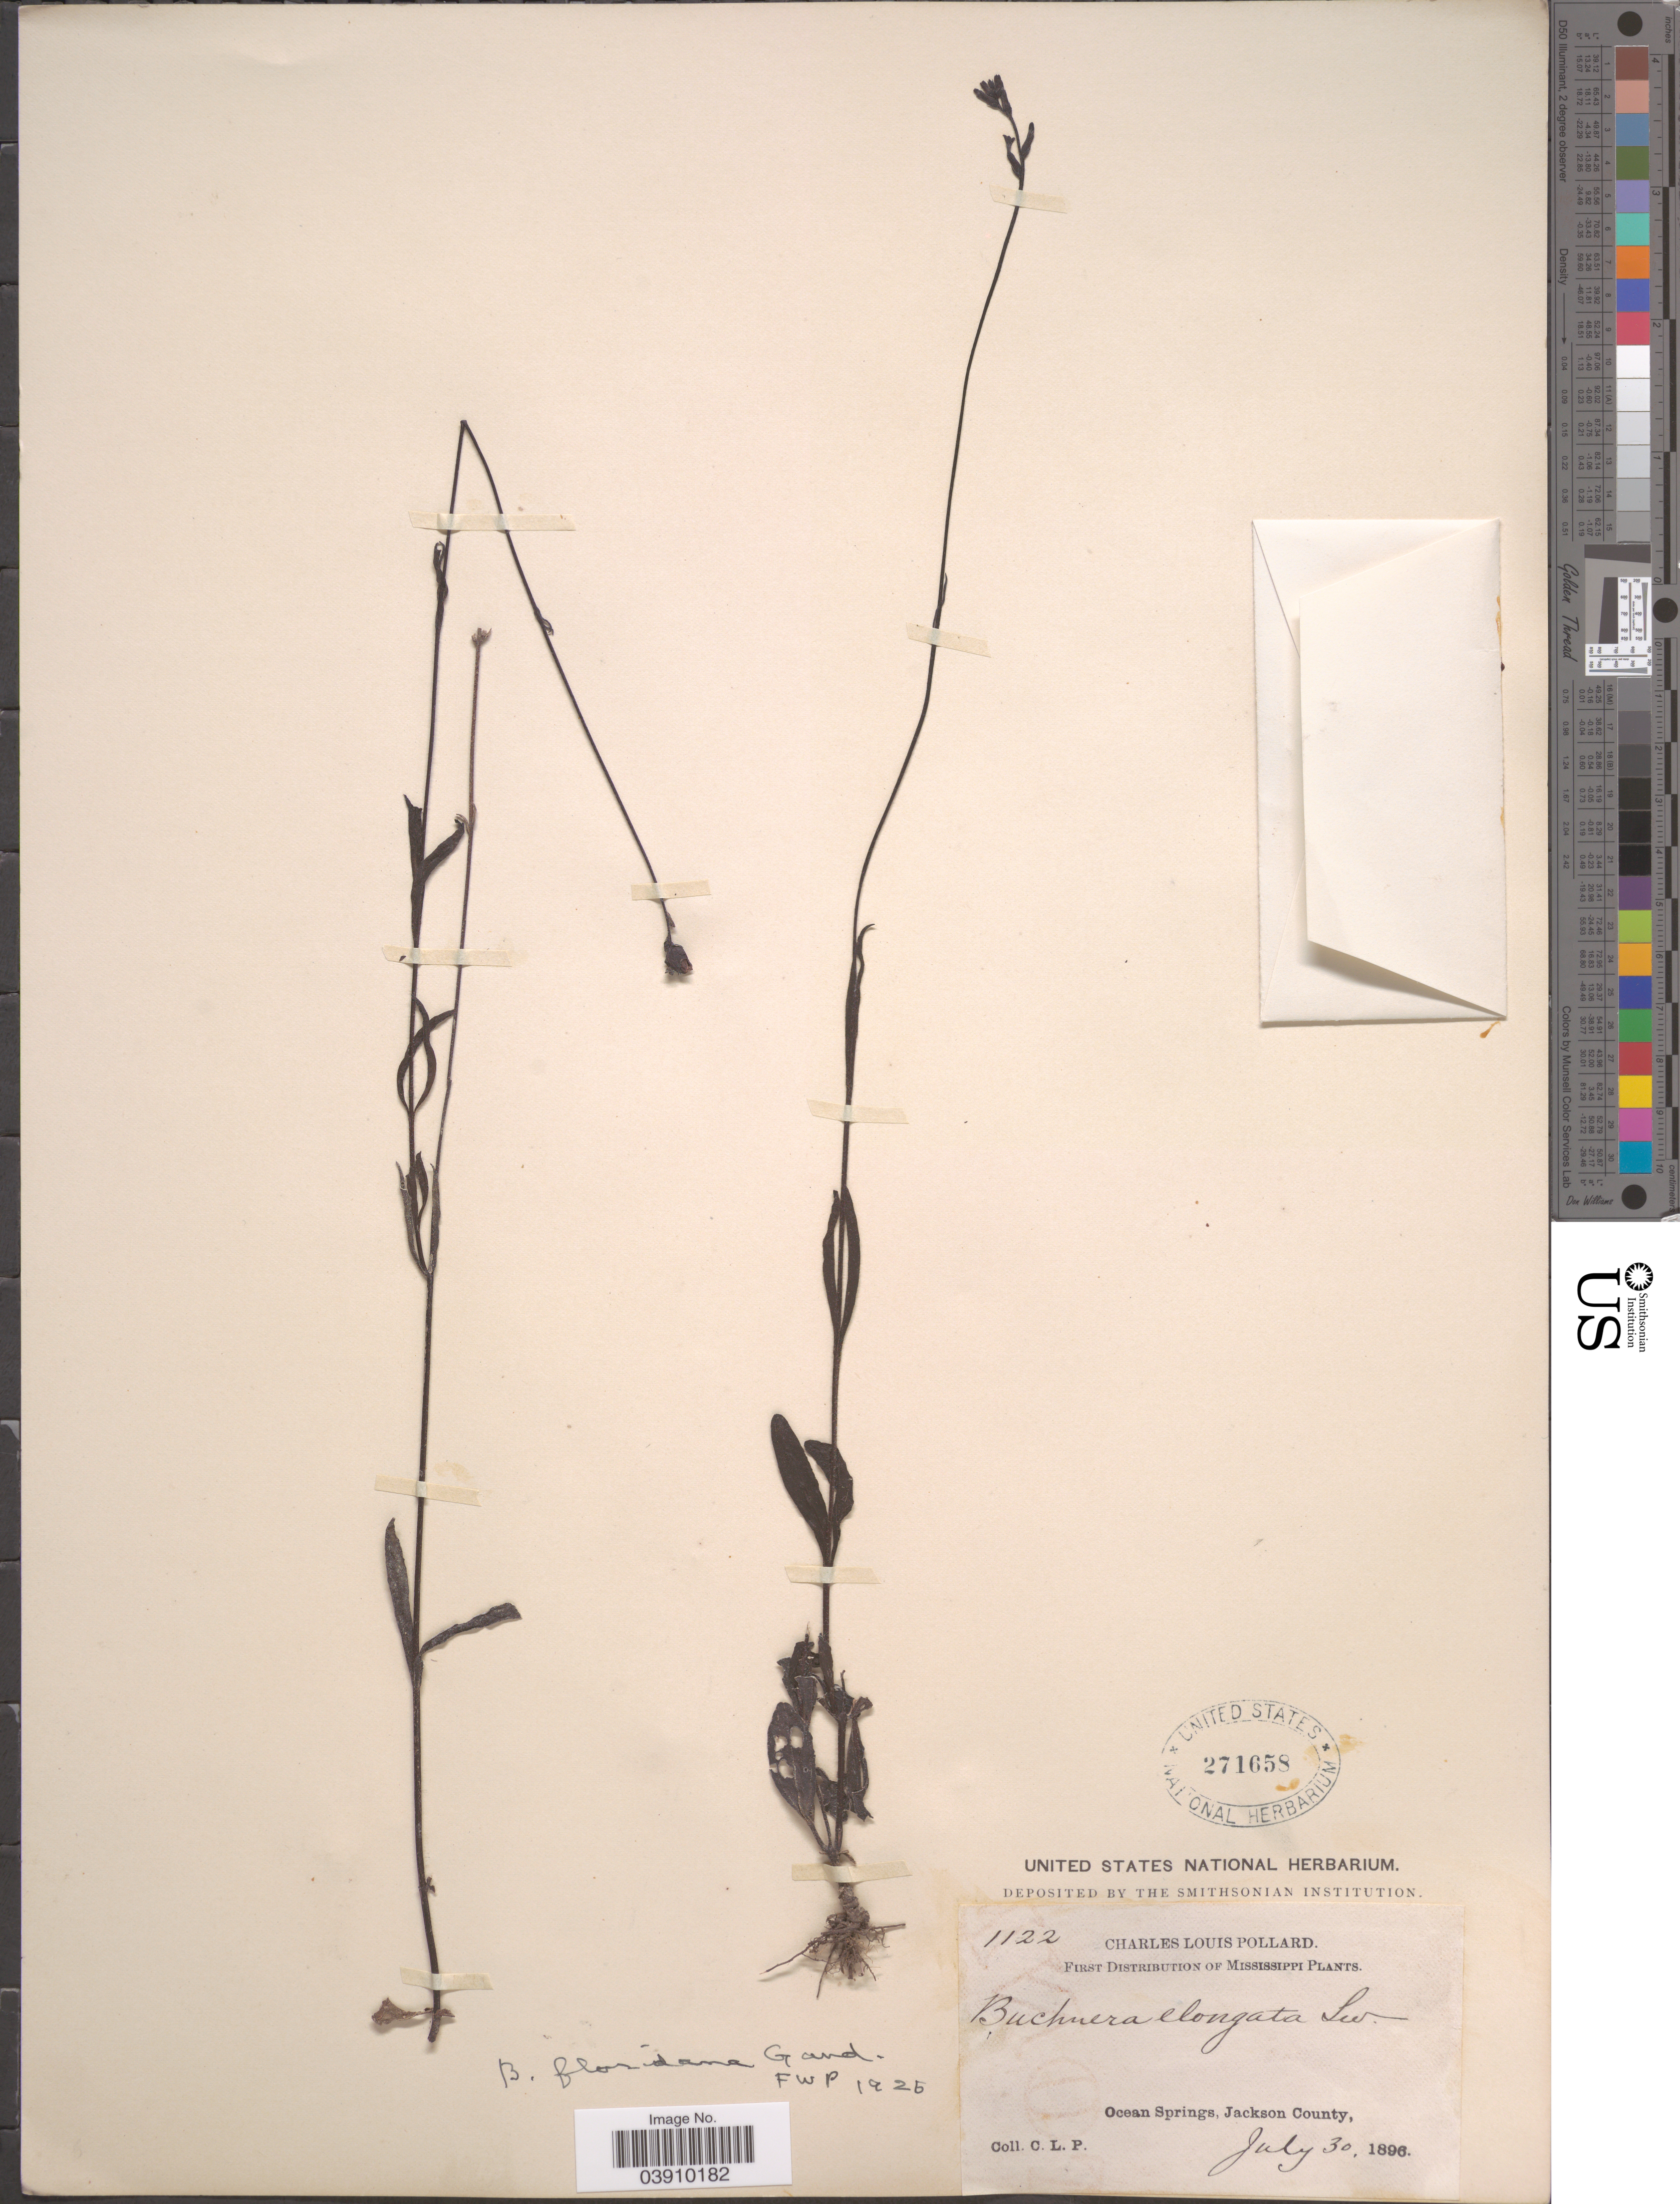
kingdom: Plantae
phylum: Tracheophyta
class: Magnoliopsida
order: Lamiales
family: Orobanchaceae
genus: Buchnera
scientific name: Buchnera floridana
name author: Gand.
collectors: C. L. Pollard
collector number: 1122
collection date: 1896-07-30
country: United States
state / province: Mississippi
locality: Ocean Springs, Jackson County.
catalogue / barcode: US 271658